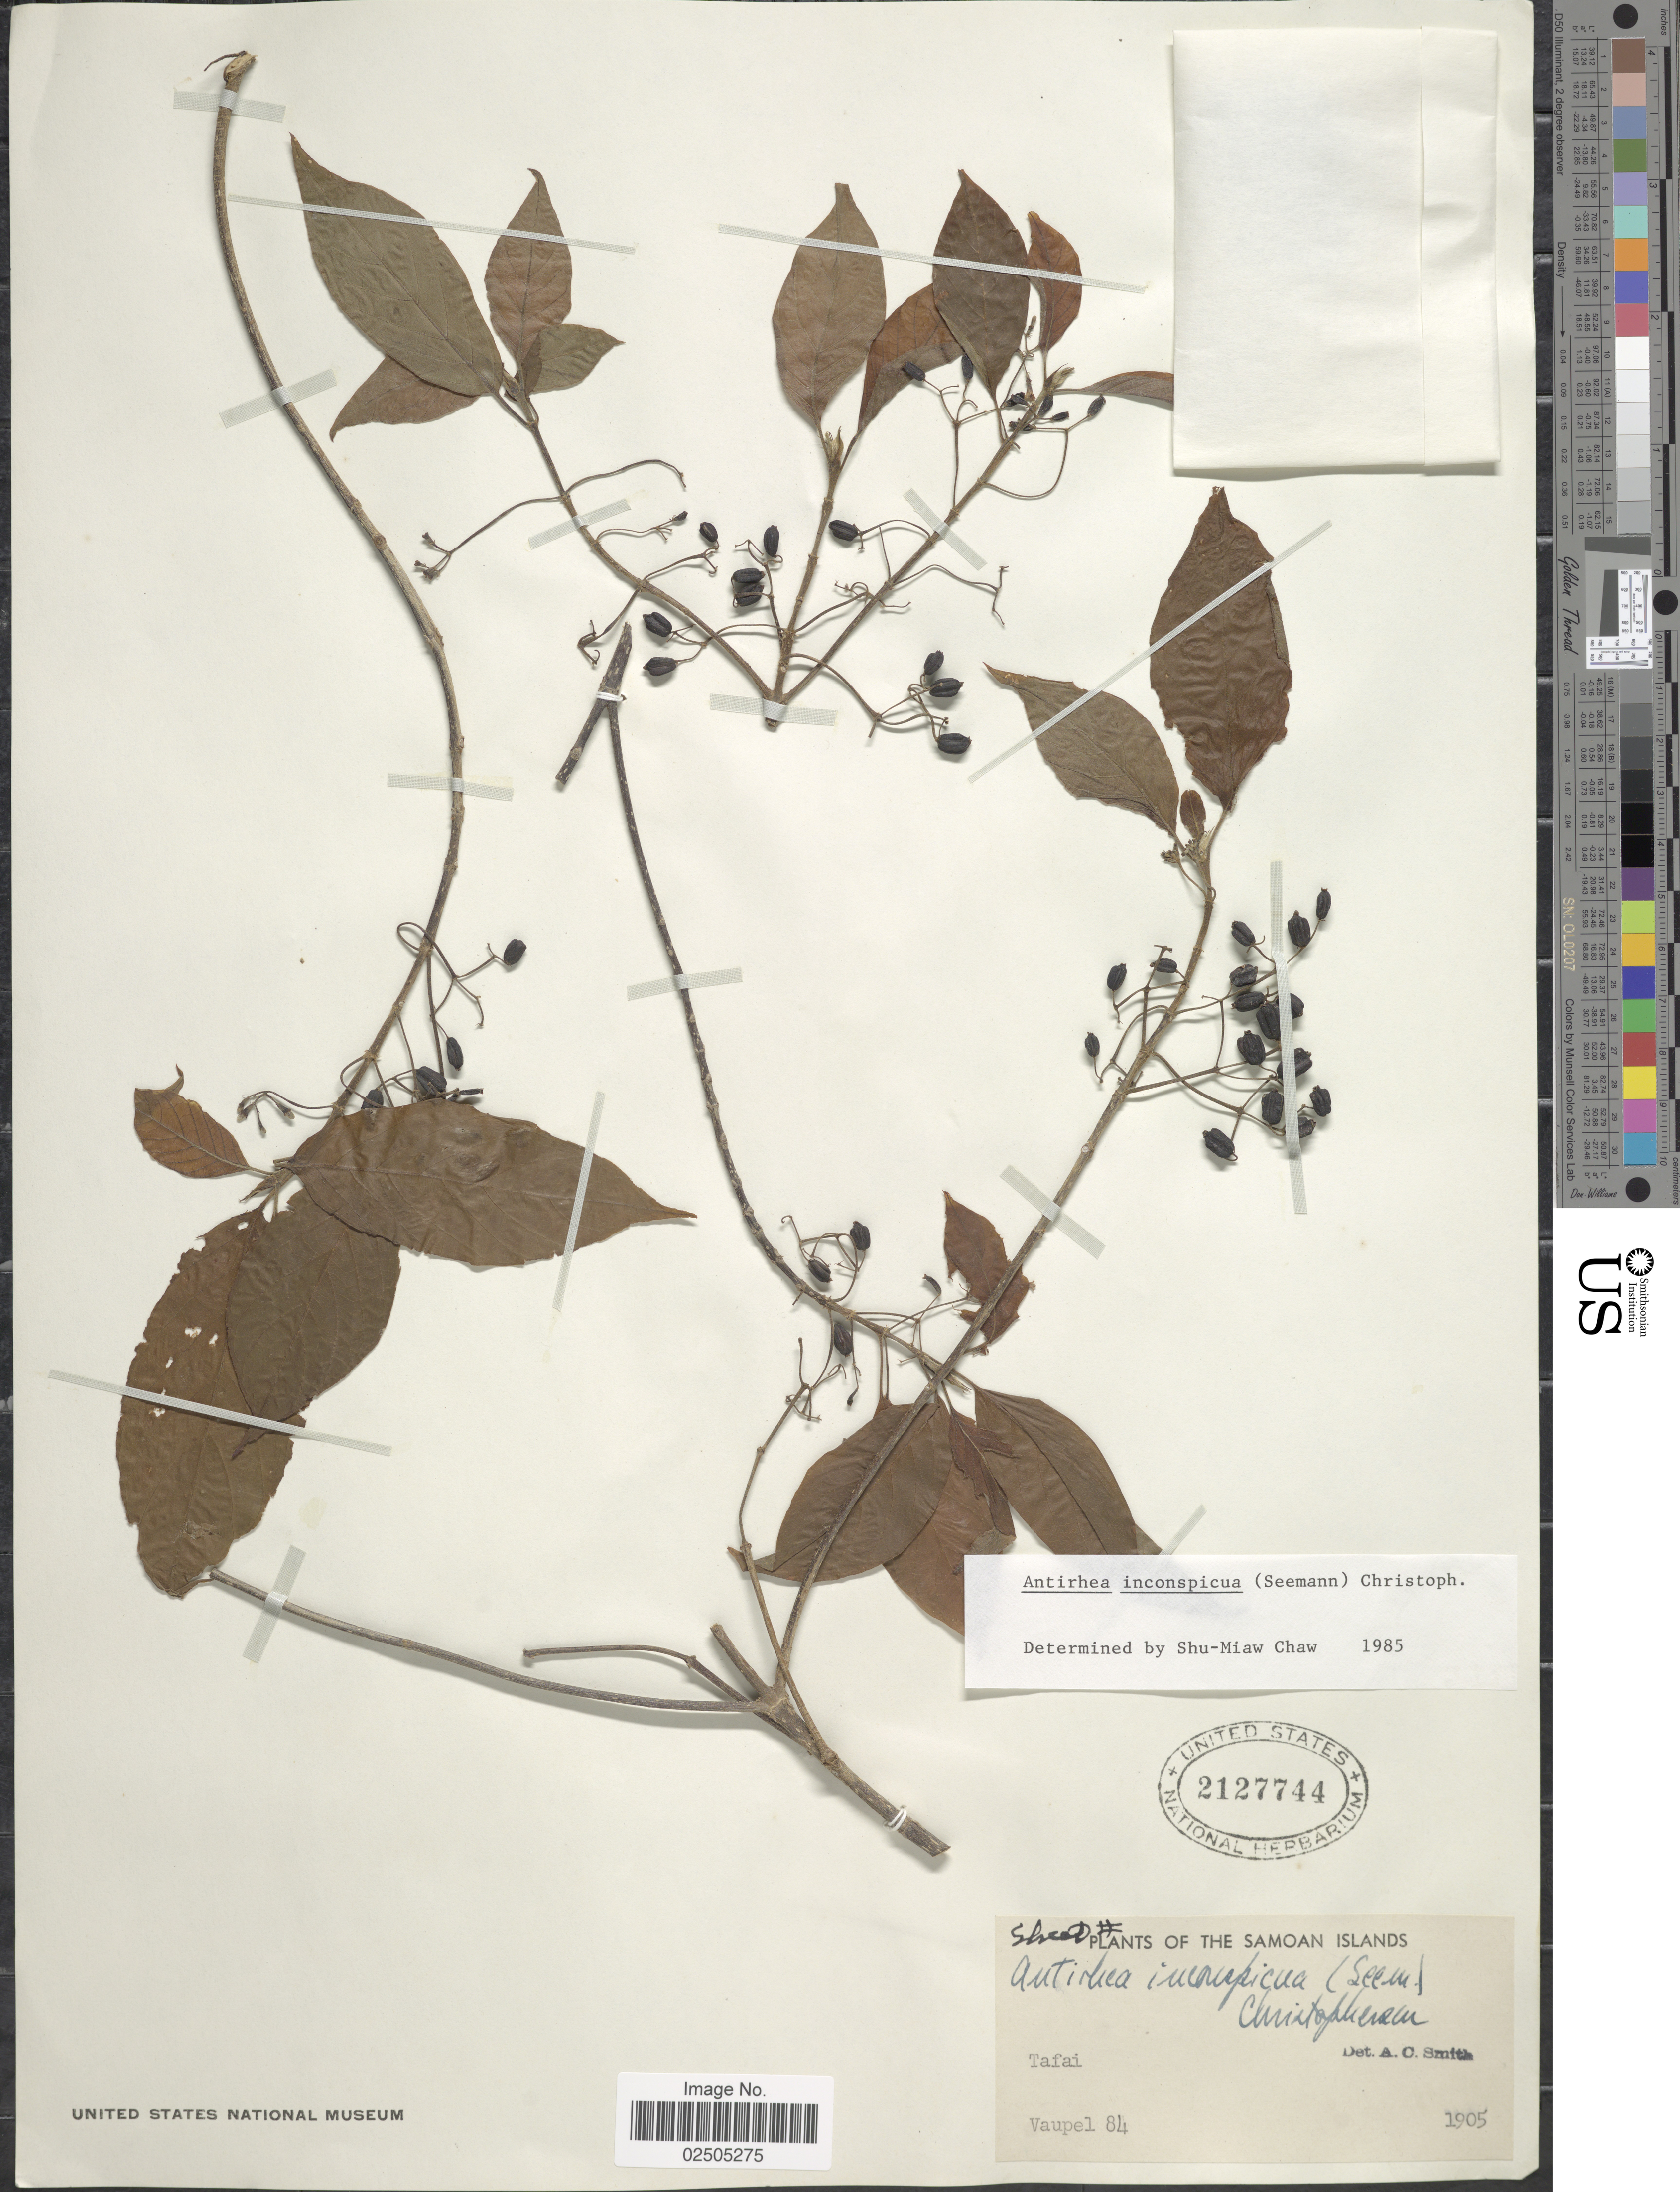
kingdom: Plantae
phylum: Tracheophyta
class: Magnoliopsida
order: Gentianales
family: Rubiaceae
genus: Antirhea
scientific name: Antirhea inconspicua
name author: (Seem.) Christoph.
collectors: Vaupel, --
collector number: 84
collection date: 1905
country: Samoa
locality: The Samoan Islands, Tafai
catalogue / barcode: US 2127744